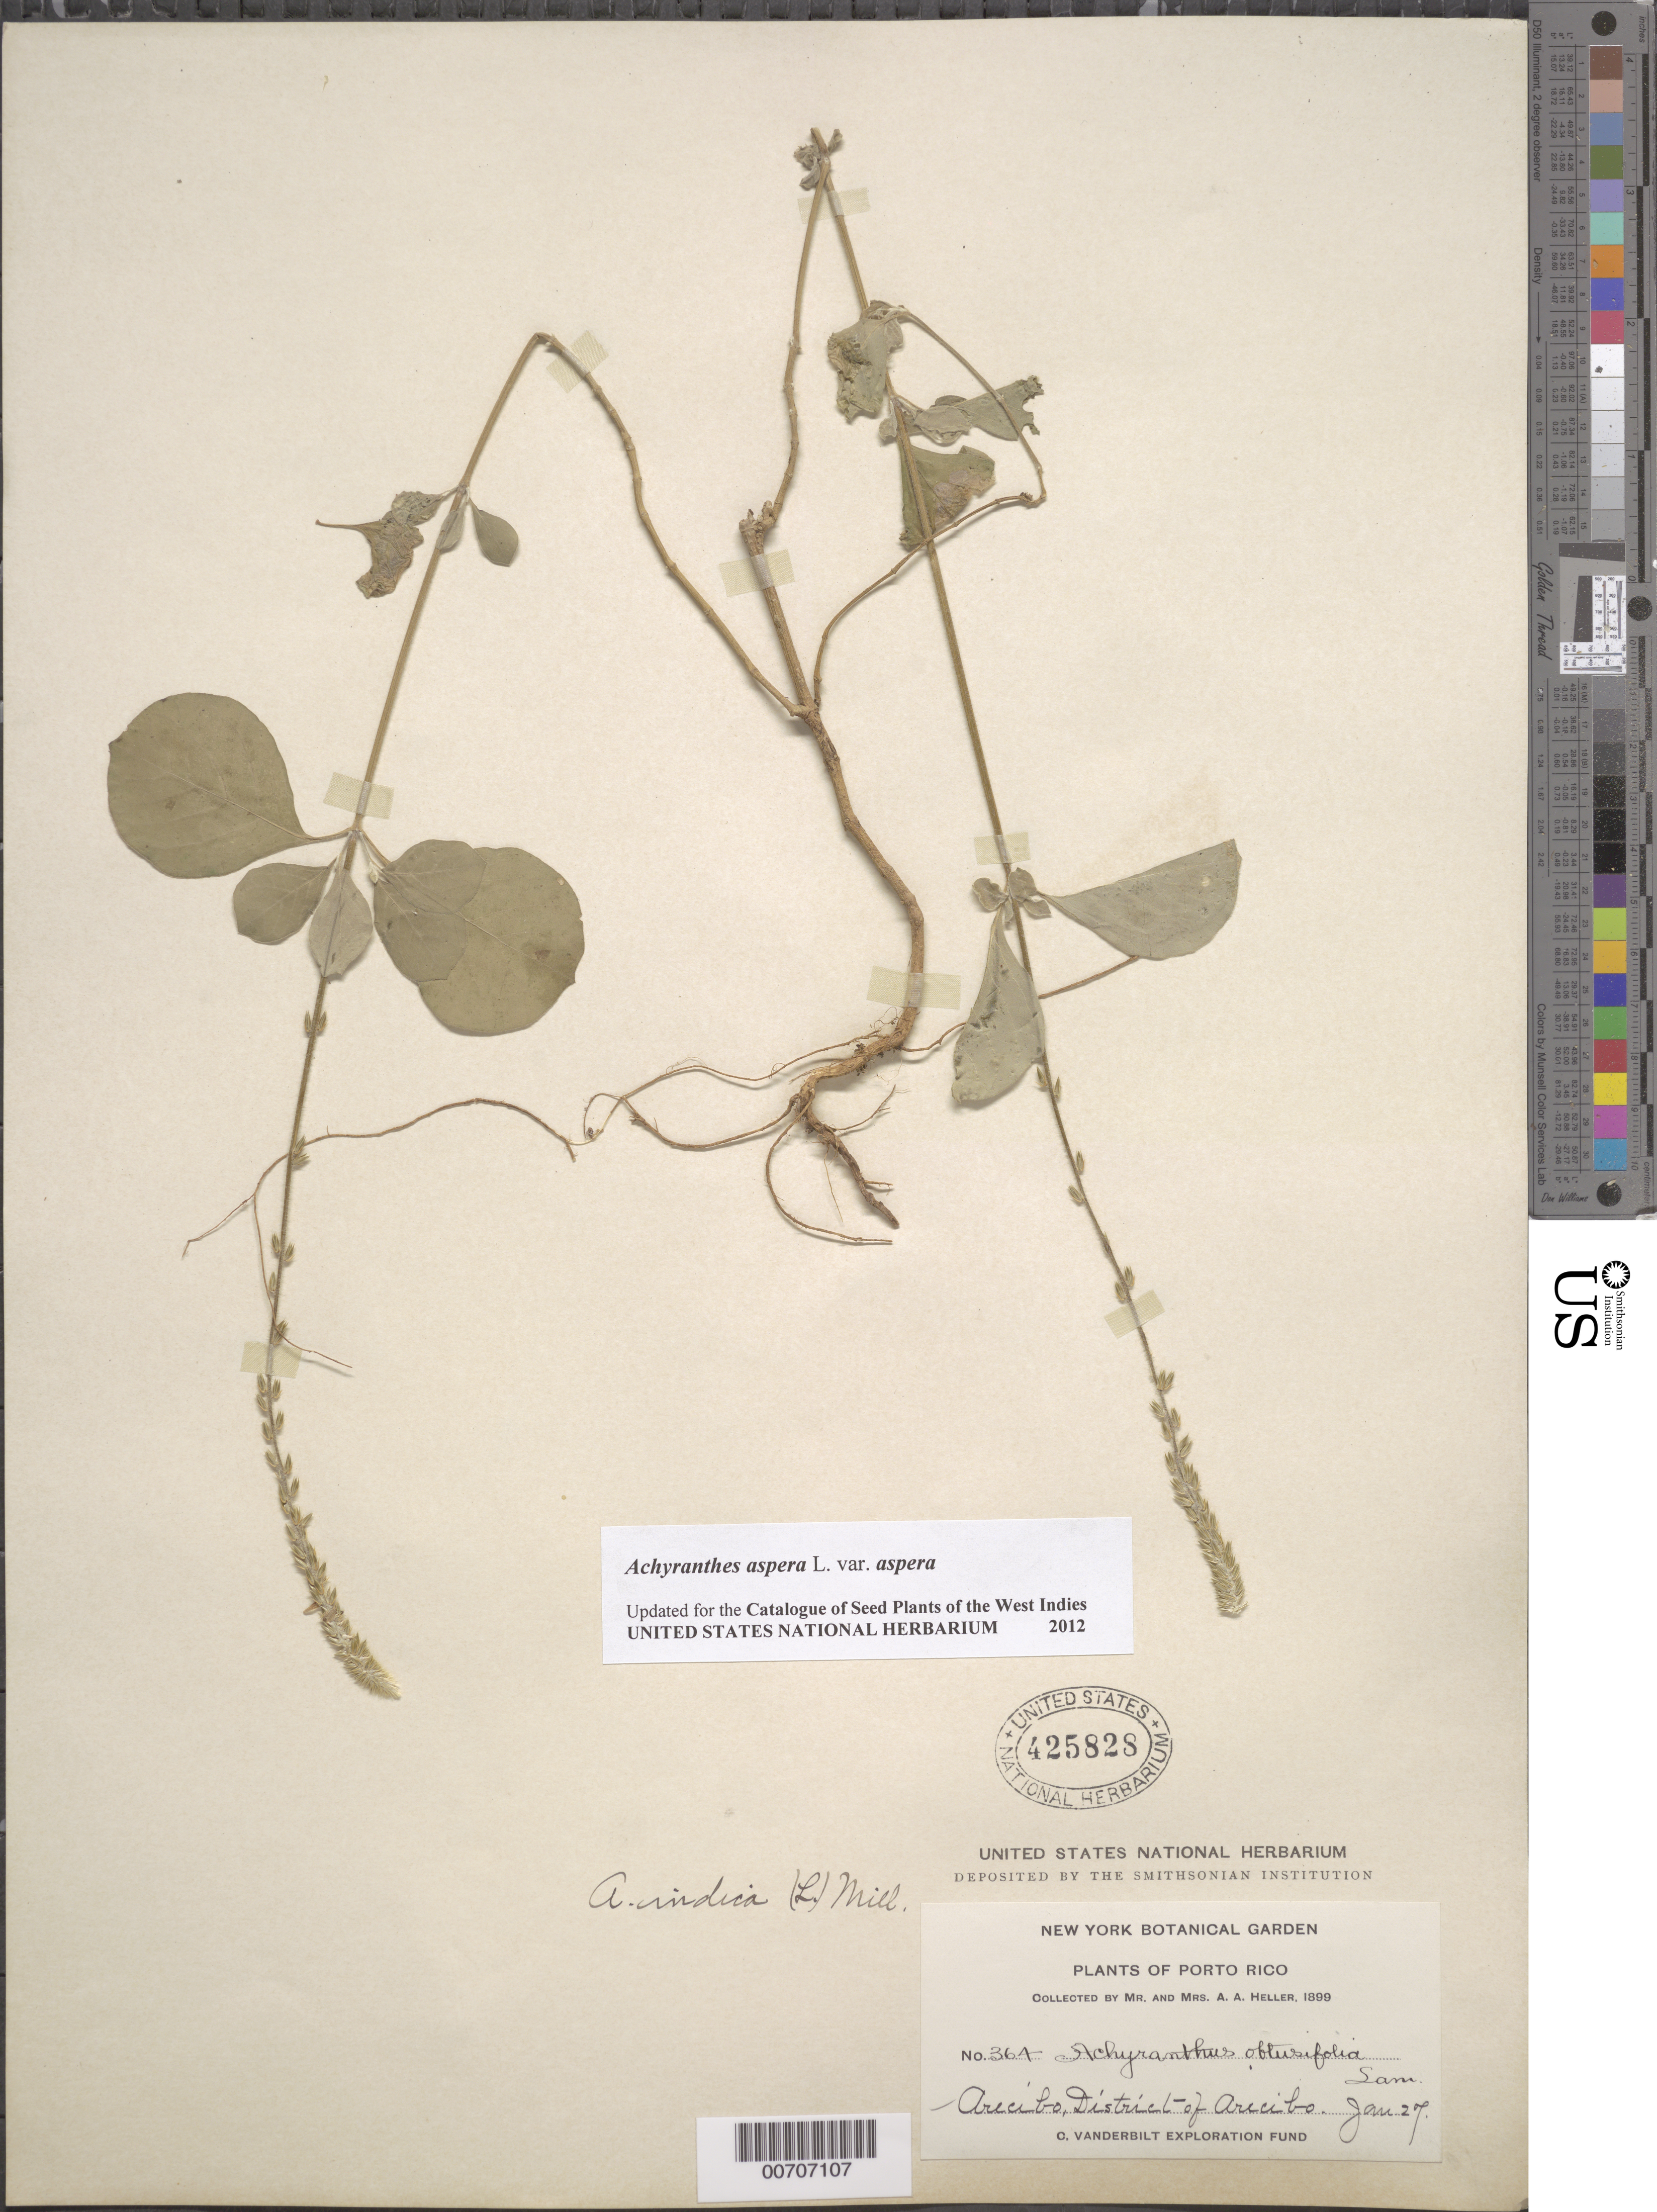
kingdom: Plantae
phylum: Tracheophyta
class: Magnoliopsida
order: Caryophyllales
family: Amaranthaceae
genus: Achyranthes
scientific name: Achyranthes obtusifolia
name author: Lam.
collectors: A. A. Heller & -- Heller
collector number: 364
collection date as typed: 27 Jan 1899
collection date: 1899-01-27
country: Puerto Rico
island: Greater Antilles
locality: Arecibo, District of Arecibo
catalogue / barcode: US 425828